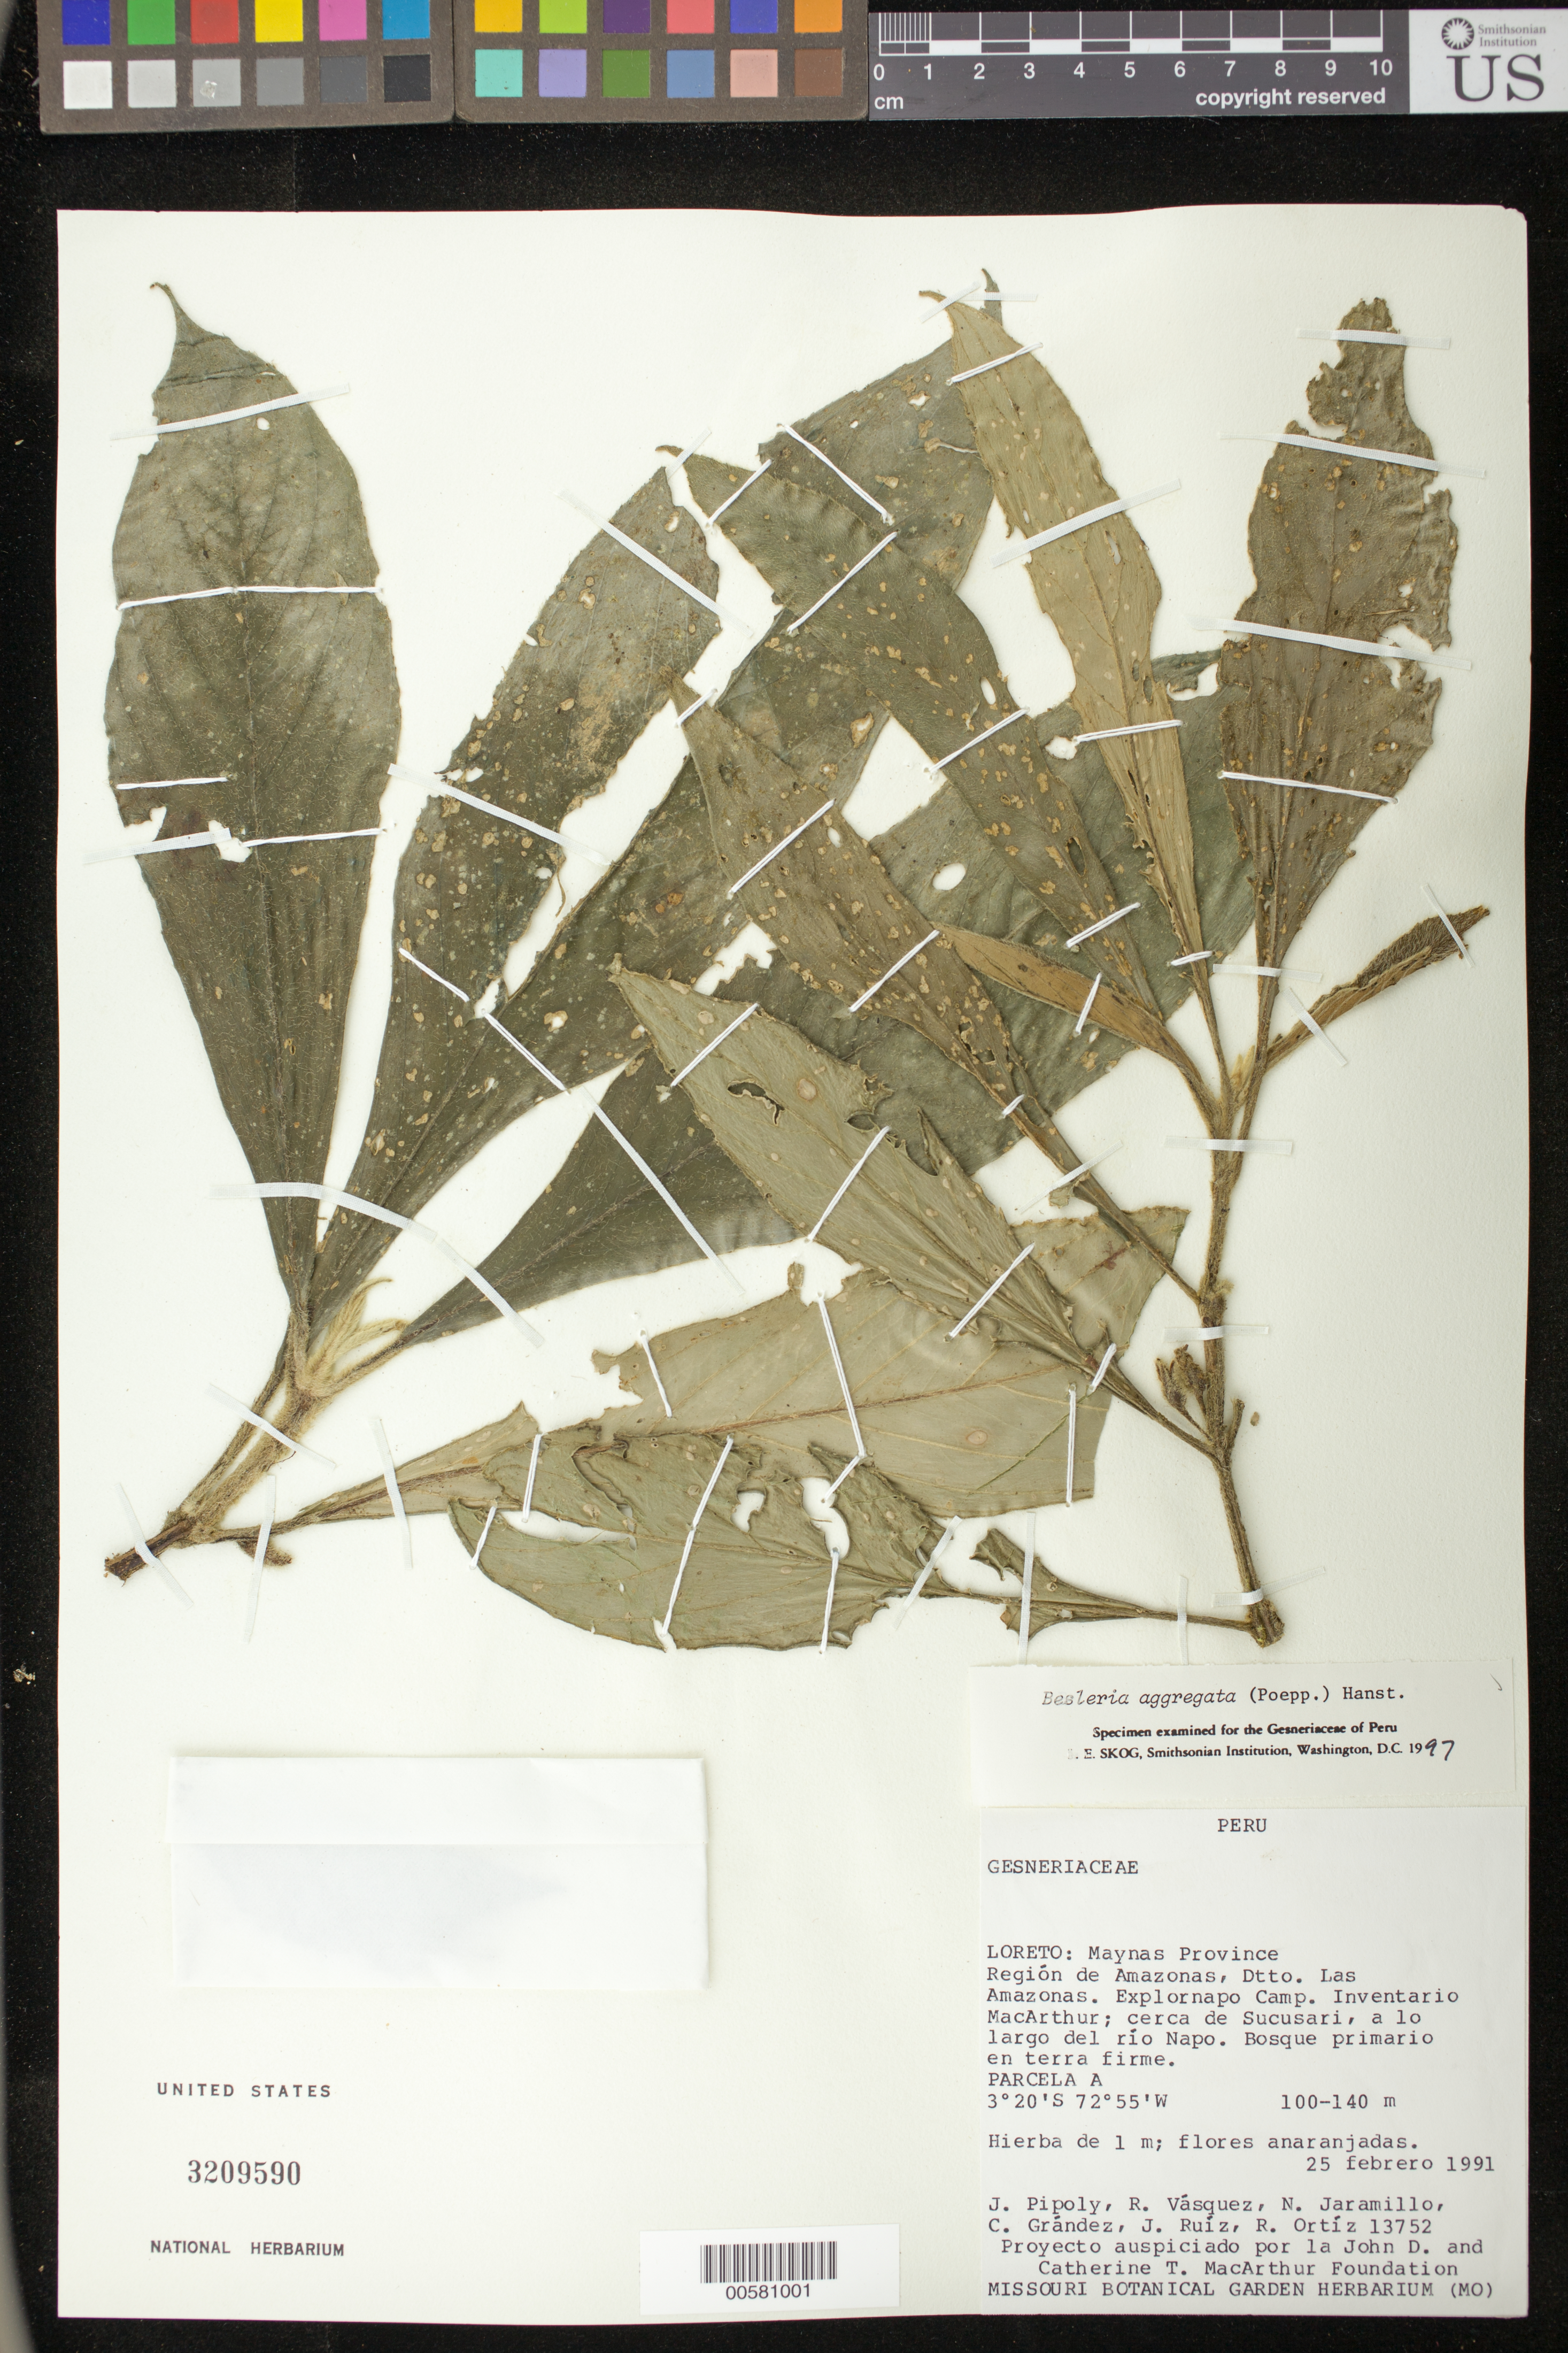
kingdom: Plantae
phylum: Tracheophyta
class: Magnoliopsida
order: Lamiales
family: Gesneriaceae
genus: Besleria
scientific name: Besleria aggregata var. aggregata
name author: (Mart.) Hanst.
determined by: Skog, Laurence E.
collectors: J. J. Pipoly, R. Vásquez, N. Jaramillo, C. Grández, J. Ruiz & R. del C. Ortiz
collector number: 13752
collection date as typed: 25 Feb 1991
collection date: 1991-02-25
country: Peru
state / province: Loreto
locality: Prov. Maynas; región de Amazonas, Dtto. Las Amazonas, Explornapo Camp, Inventario MacArthur, cerca de Sucusari, a lo largo del río Napo; Parcela A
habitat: Bosque primario en terra firme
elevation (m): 100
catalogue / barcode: US 3209590